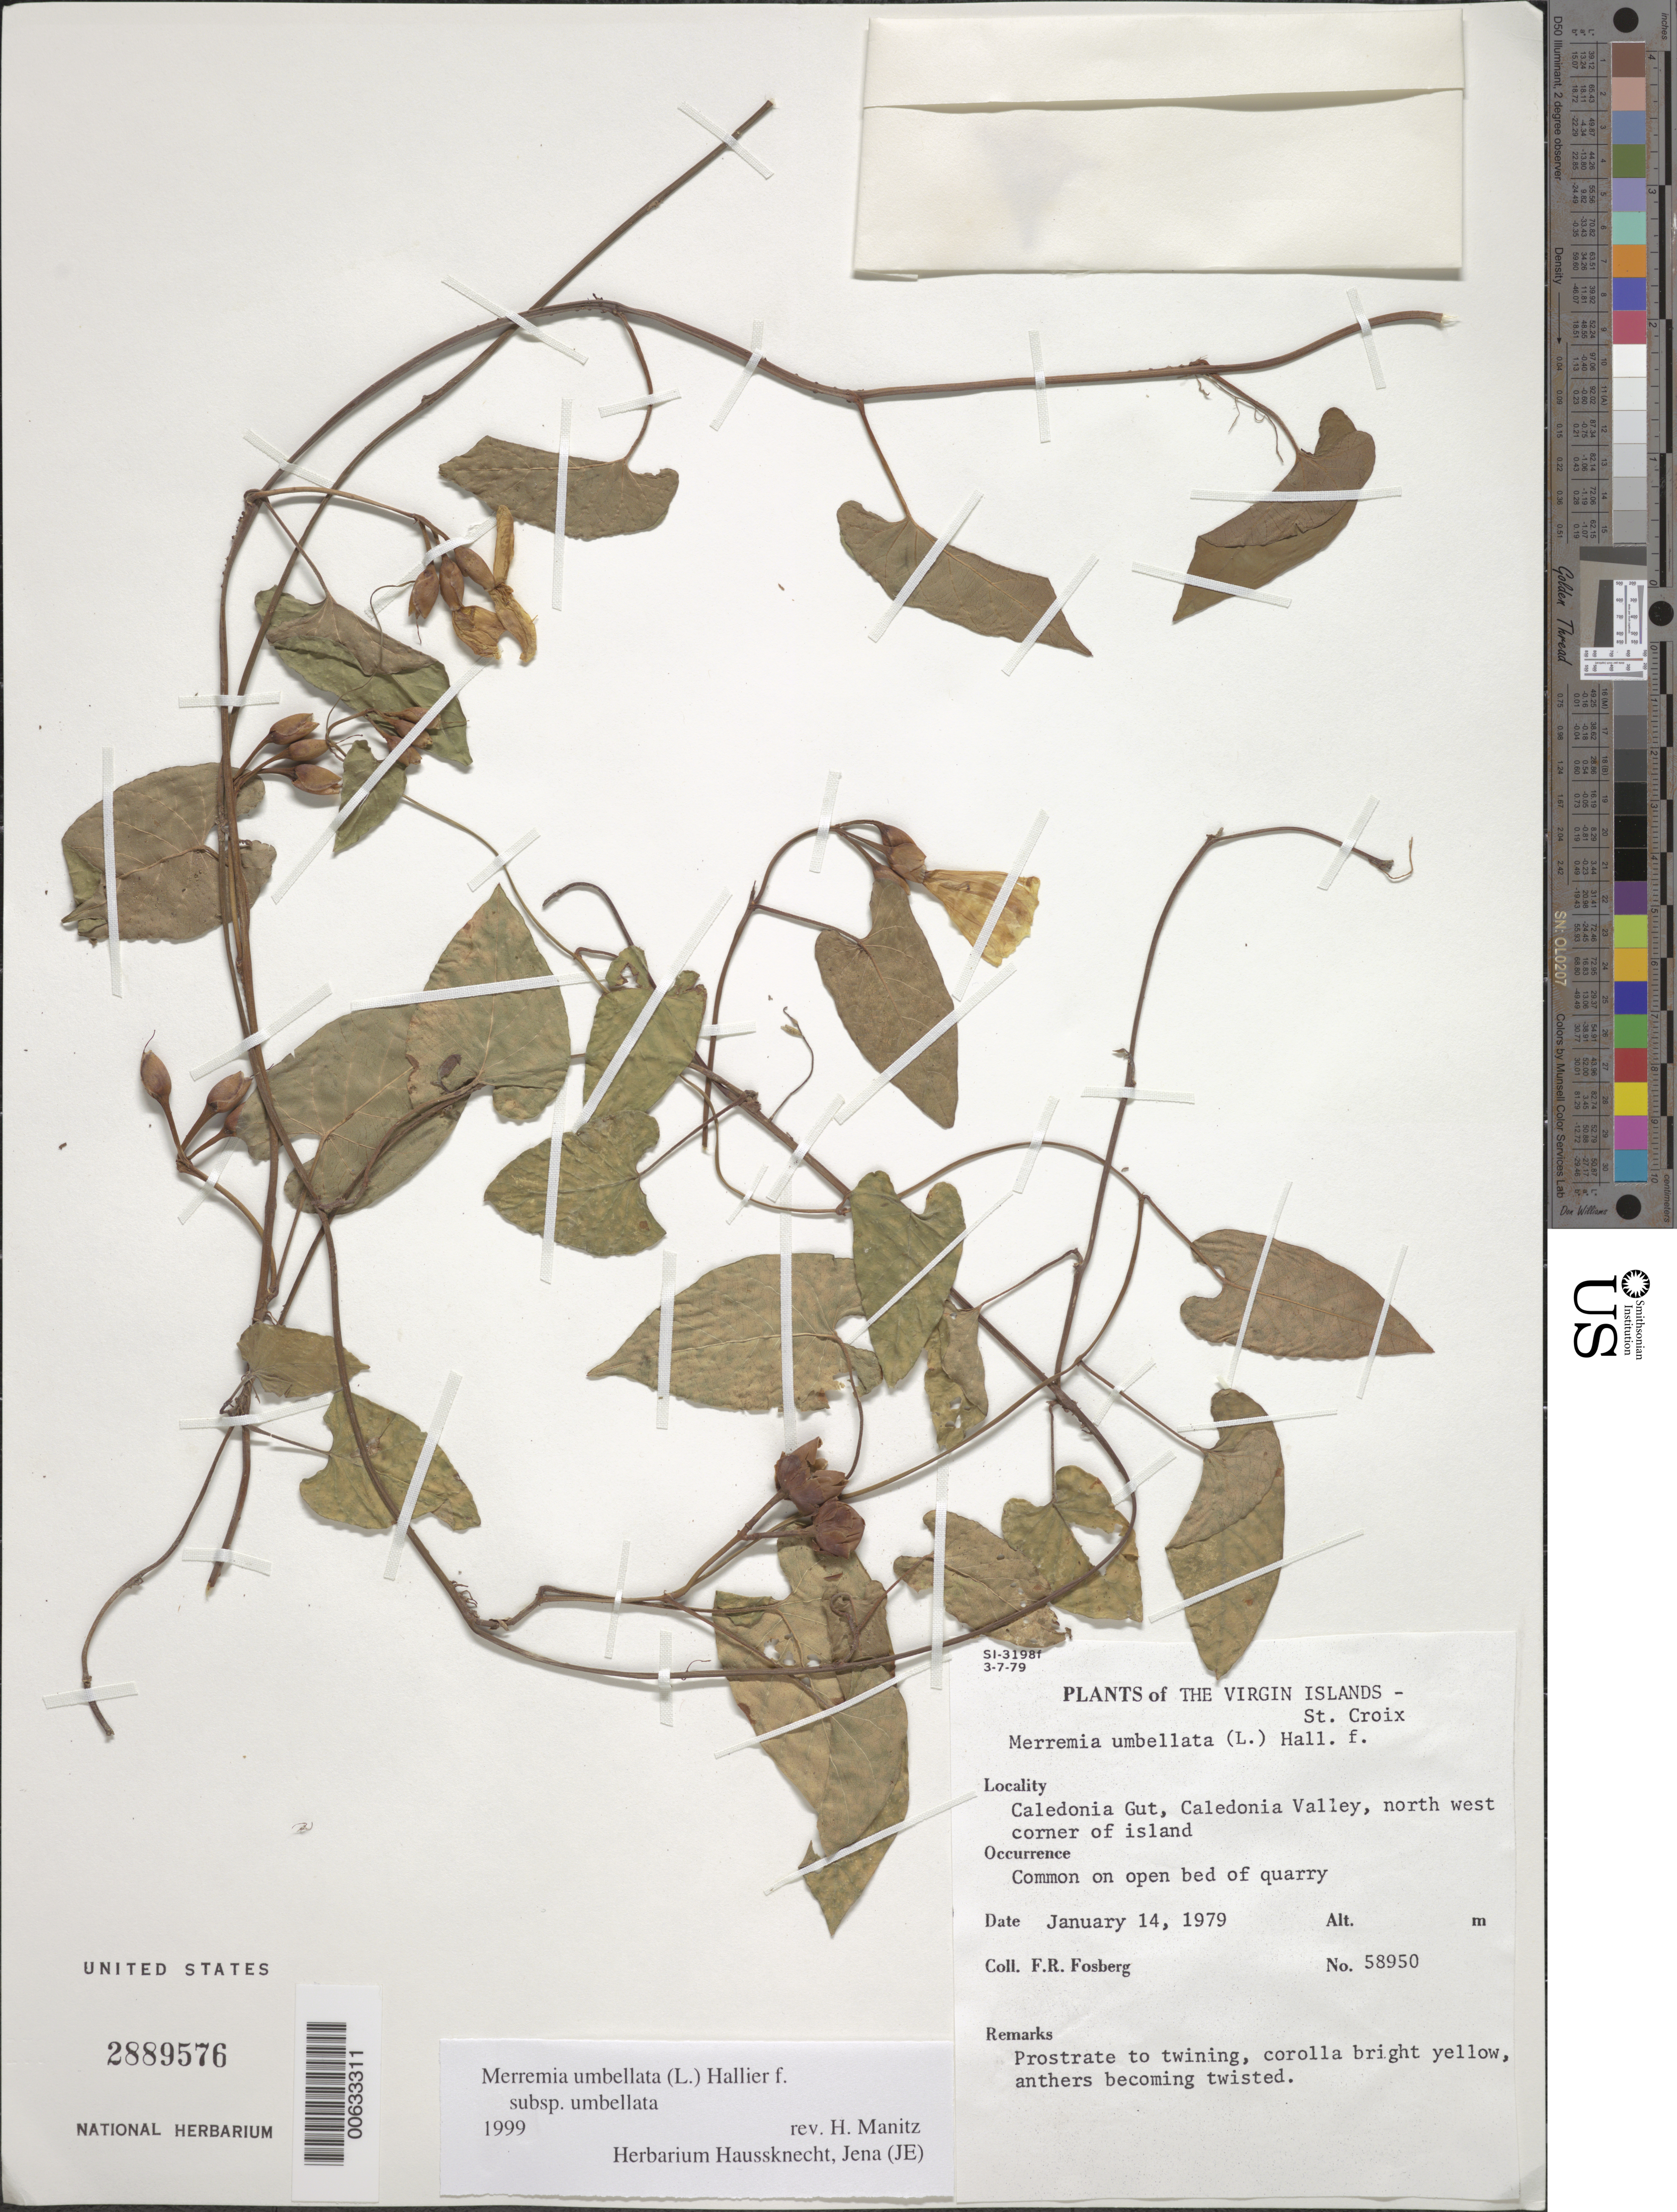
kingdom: Plantae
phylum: Tracheophyta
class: Magnoliopsida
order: Solanales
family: Convolvulaceae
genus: Camonea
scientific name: Camonea umbellata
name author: (L.) A. R. Simões & Staples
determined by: Strong, Mark T., (BOT), Smithsonian Institution - National Museum of Natural History (UNITED STATES)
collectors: F. R. Fosberg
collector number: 58950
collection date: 1979-01-14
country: U.S. Virgin Islands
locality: The Virgin Islands - St. Croix, Caledonia Gut, Caledonia Valley, north west corner of island.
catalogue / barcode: US 2889576